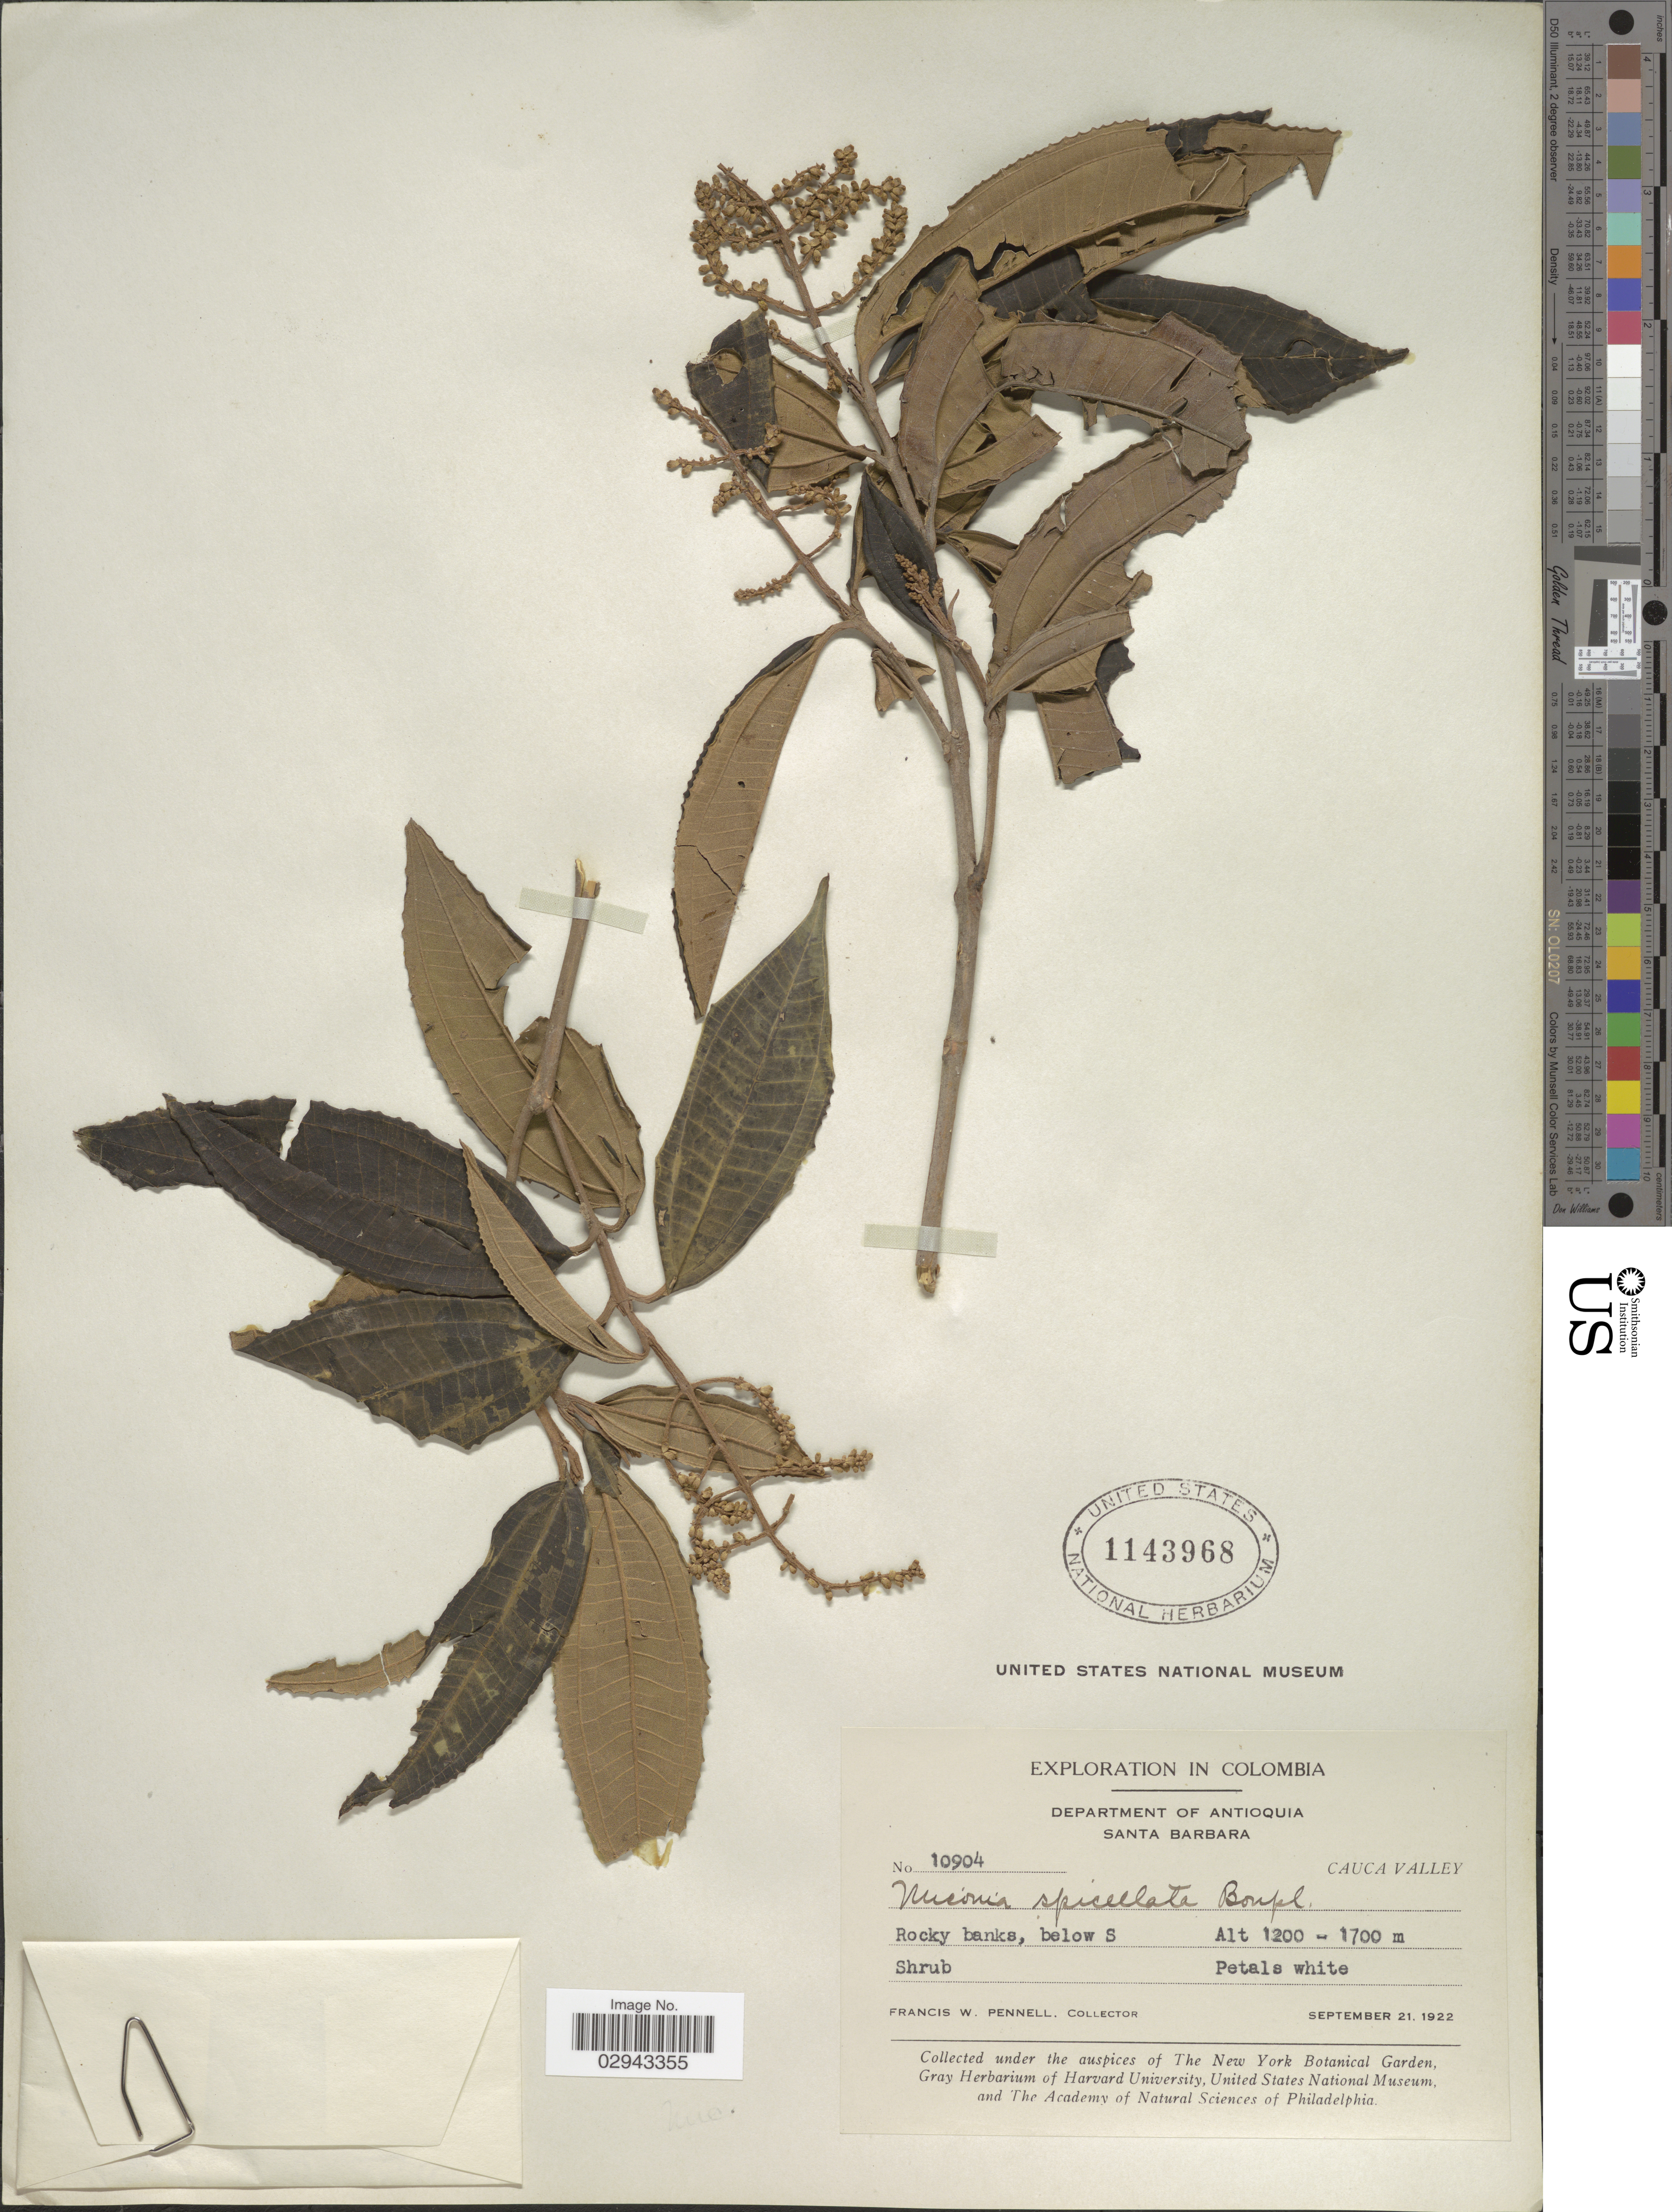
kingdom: Plantae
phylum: Tracheophyta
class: Magnoliopsida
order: Myrtales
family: Melastomataceae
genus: Miconia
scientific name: Miconia spicellata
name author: Bonpl. ex Naudin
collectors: F. W. Pennell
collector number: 10904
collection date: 1922-09-21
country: Colombia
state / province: Antioquia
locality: Department of Antioquia. Santa Barbara. Cauca Valley. Below S.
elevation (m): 1200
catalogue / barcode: US 1143968